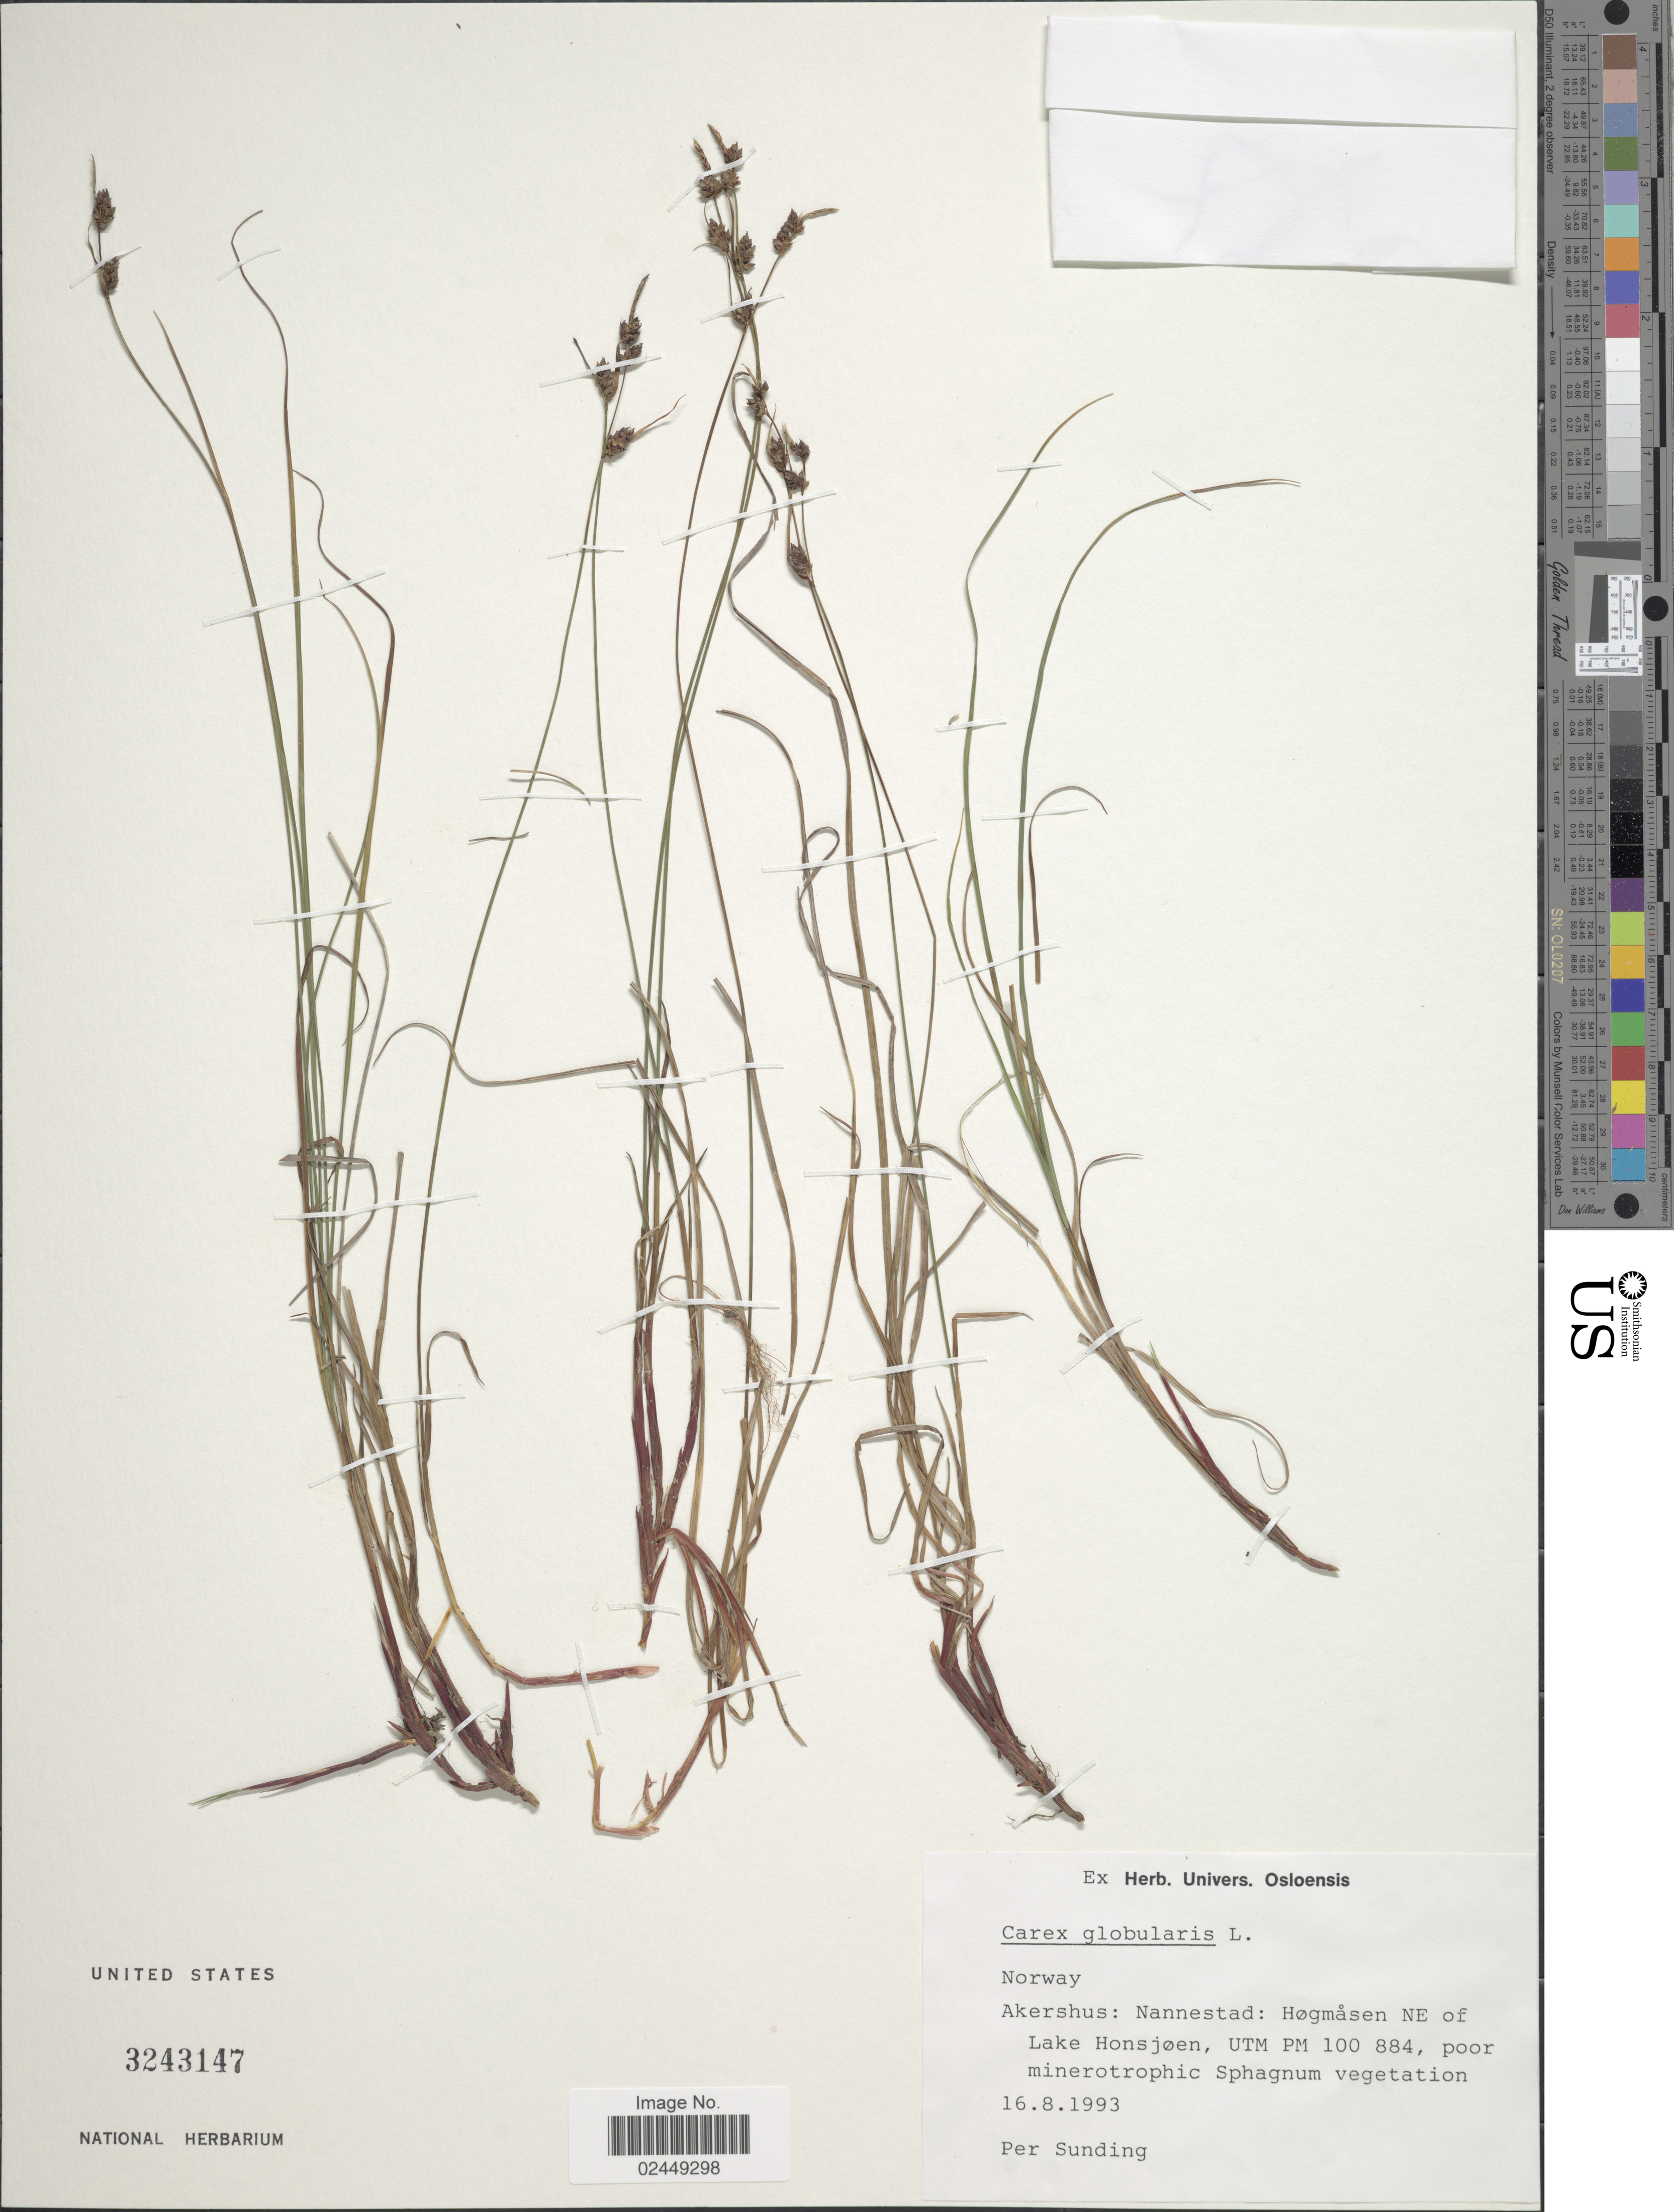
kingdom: Plantae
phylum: Tracheophyta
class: Liliopsida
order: Poales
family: Cyperaceae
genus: Carex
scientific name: Carex globularis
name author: L.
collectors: P. O. Sunding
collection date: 1993-08-16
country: Norway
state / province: Akershus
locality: Nannestad: Hogmasen NE of Lake Honsjoen, UTM PM 100 884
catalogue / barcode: US 3243147